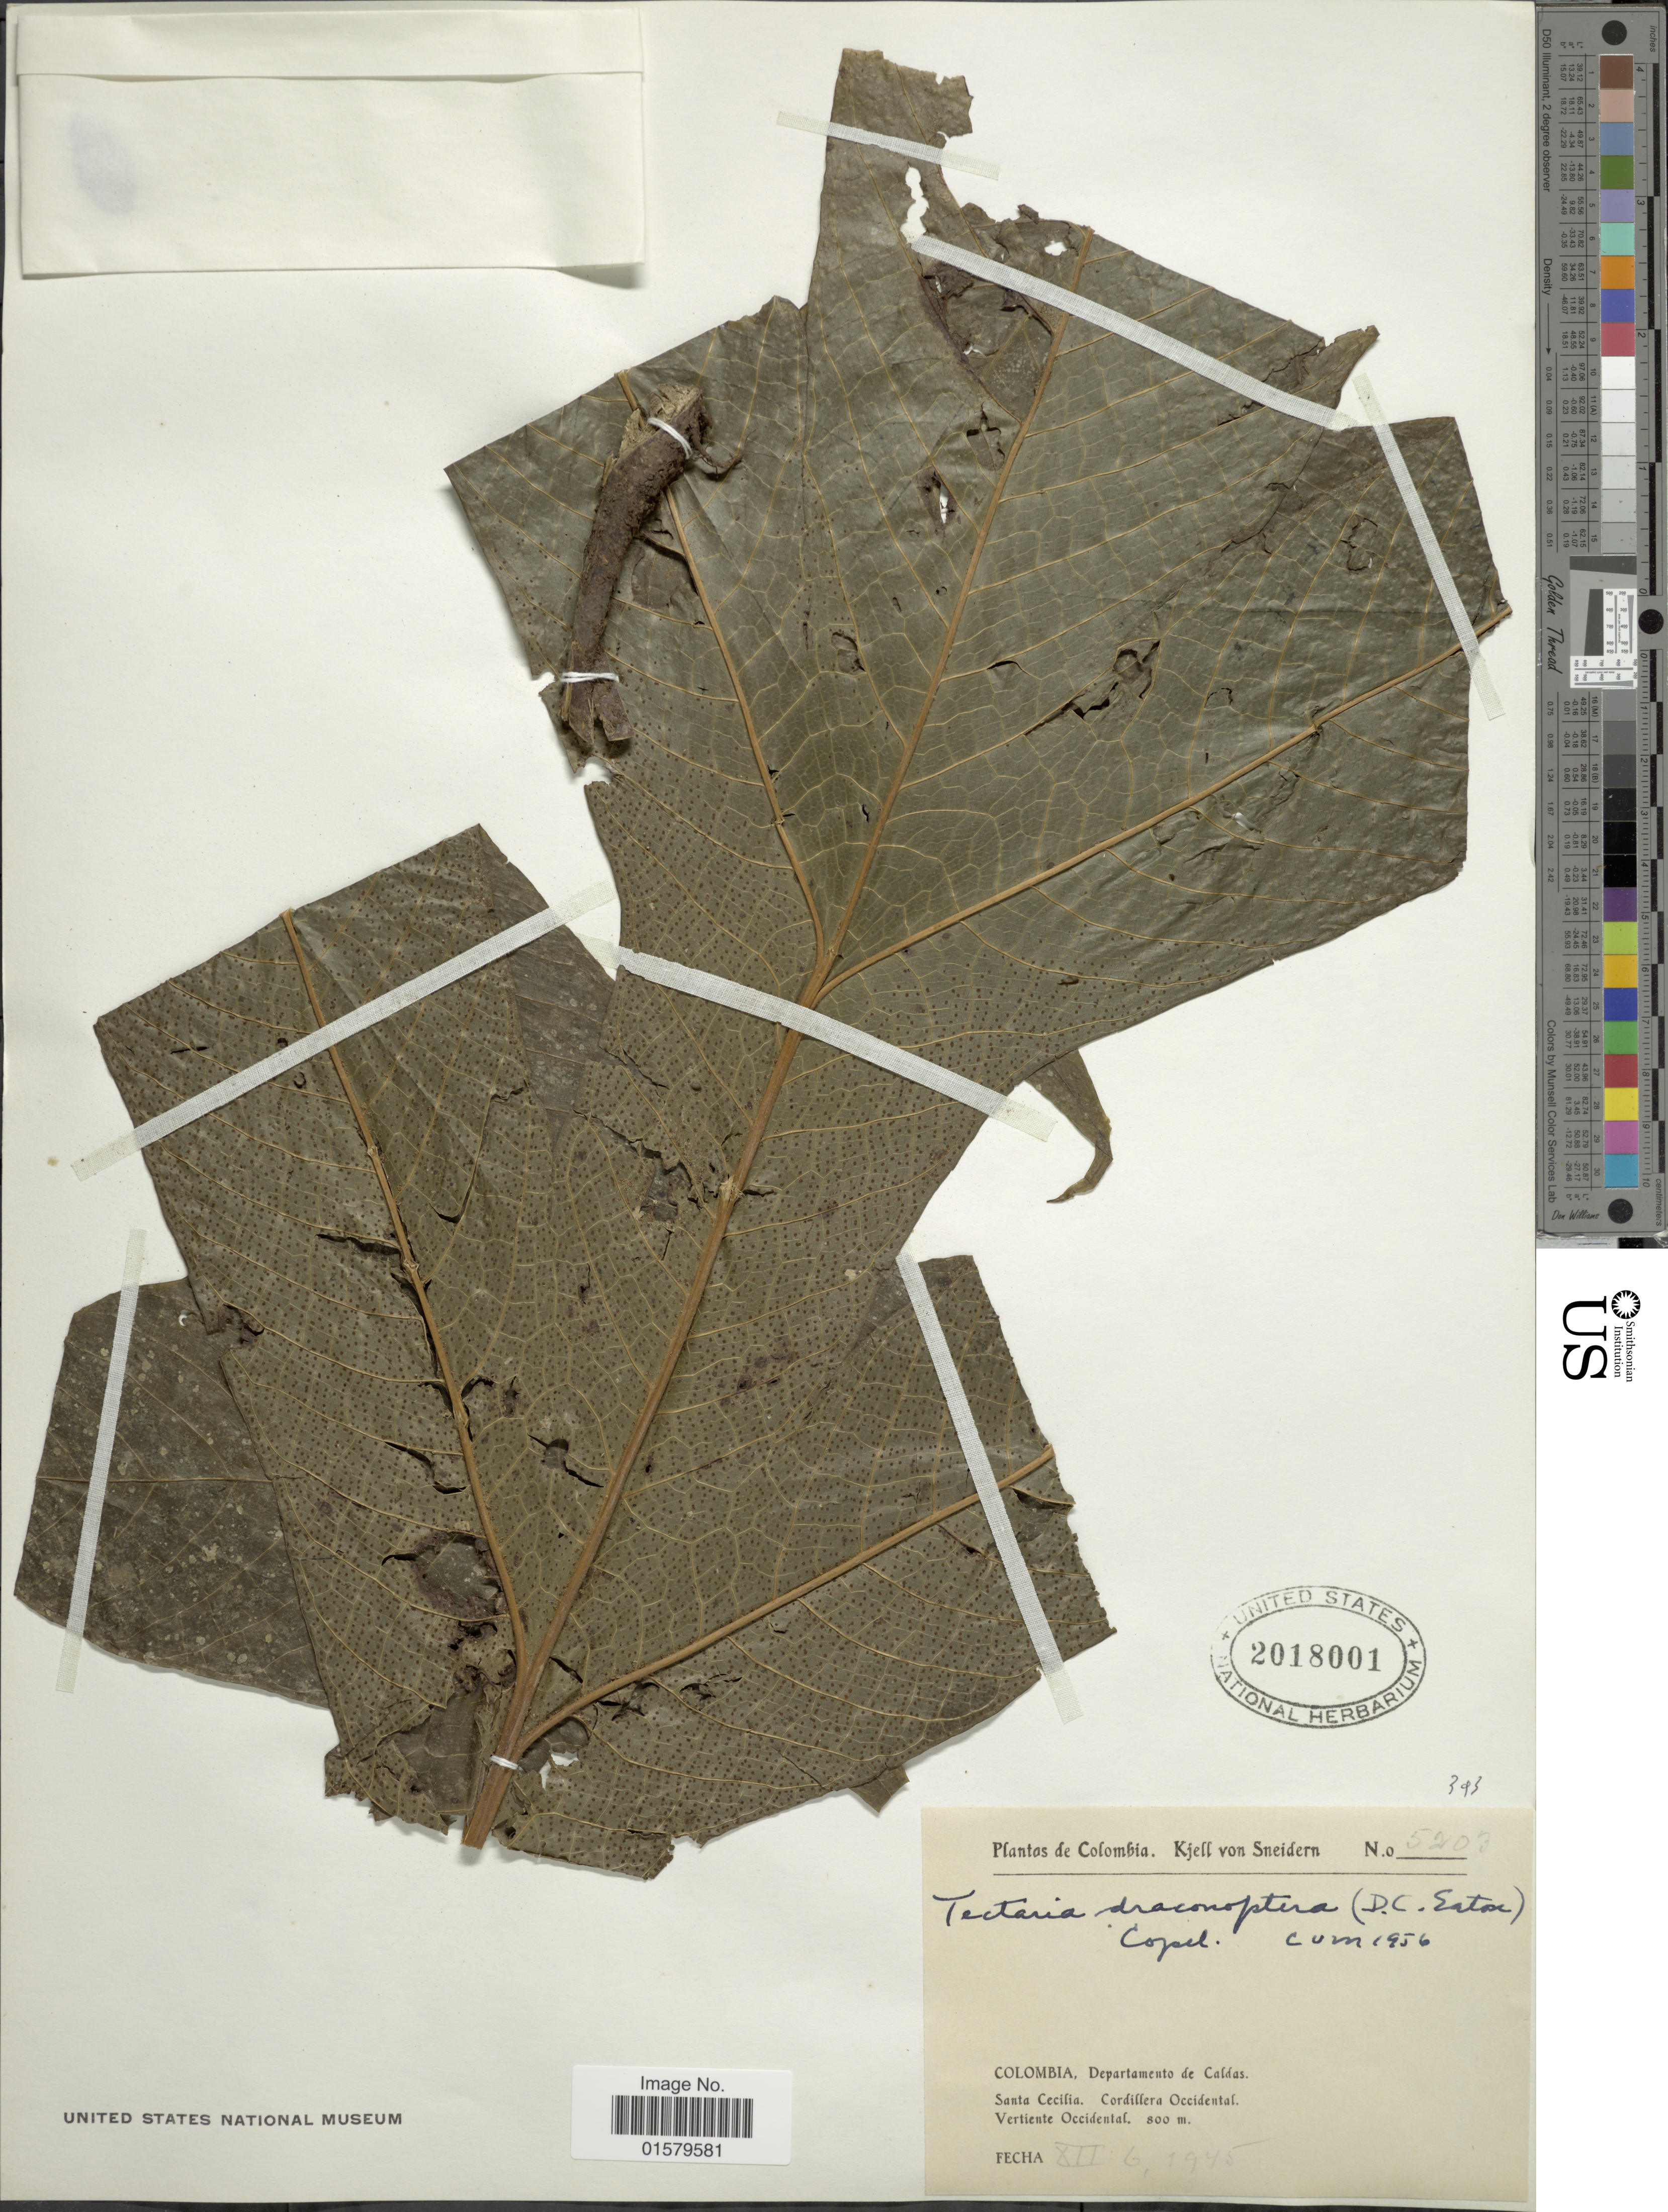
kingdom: Plantae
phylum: Tracheophyta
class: Polypodiopsida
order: Polypodiales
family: Tectariaceae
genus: Tectaria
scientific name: Tectaria draconoptera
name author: (D.C. Eaton) Copel.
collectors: K. von Sneidern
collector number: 5203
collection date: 1945-12-06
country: Colombia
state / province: Caldas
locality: Santa Cecilia. Cordillera Occidental, Vertiente Occidenial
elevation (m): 800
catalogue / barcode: US 2018001